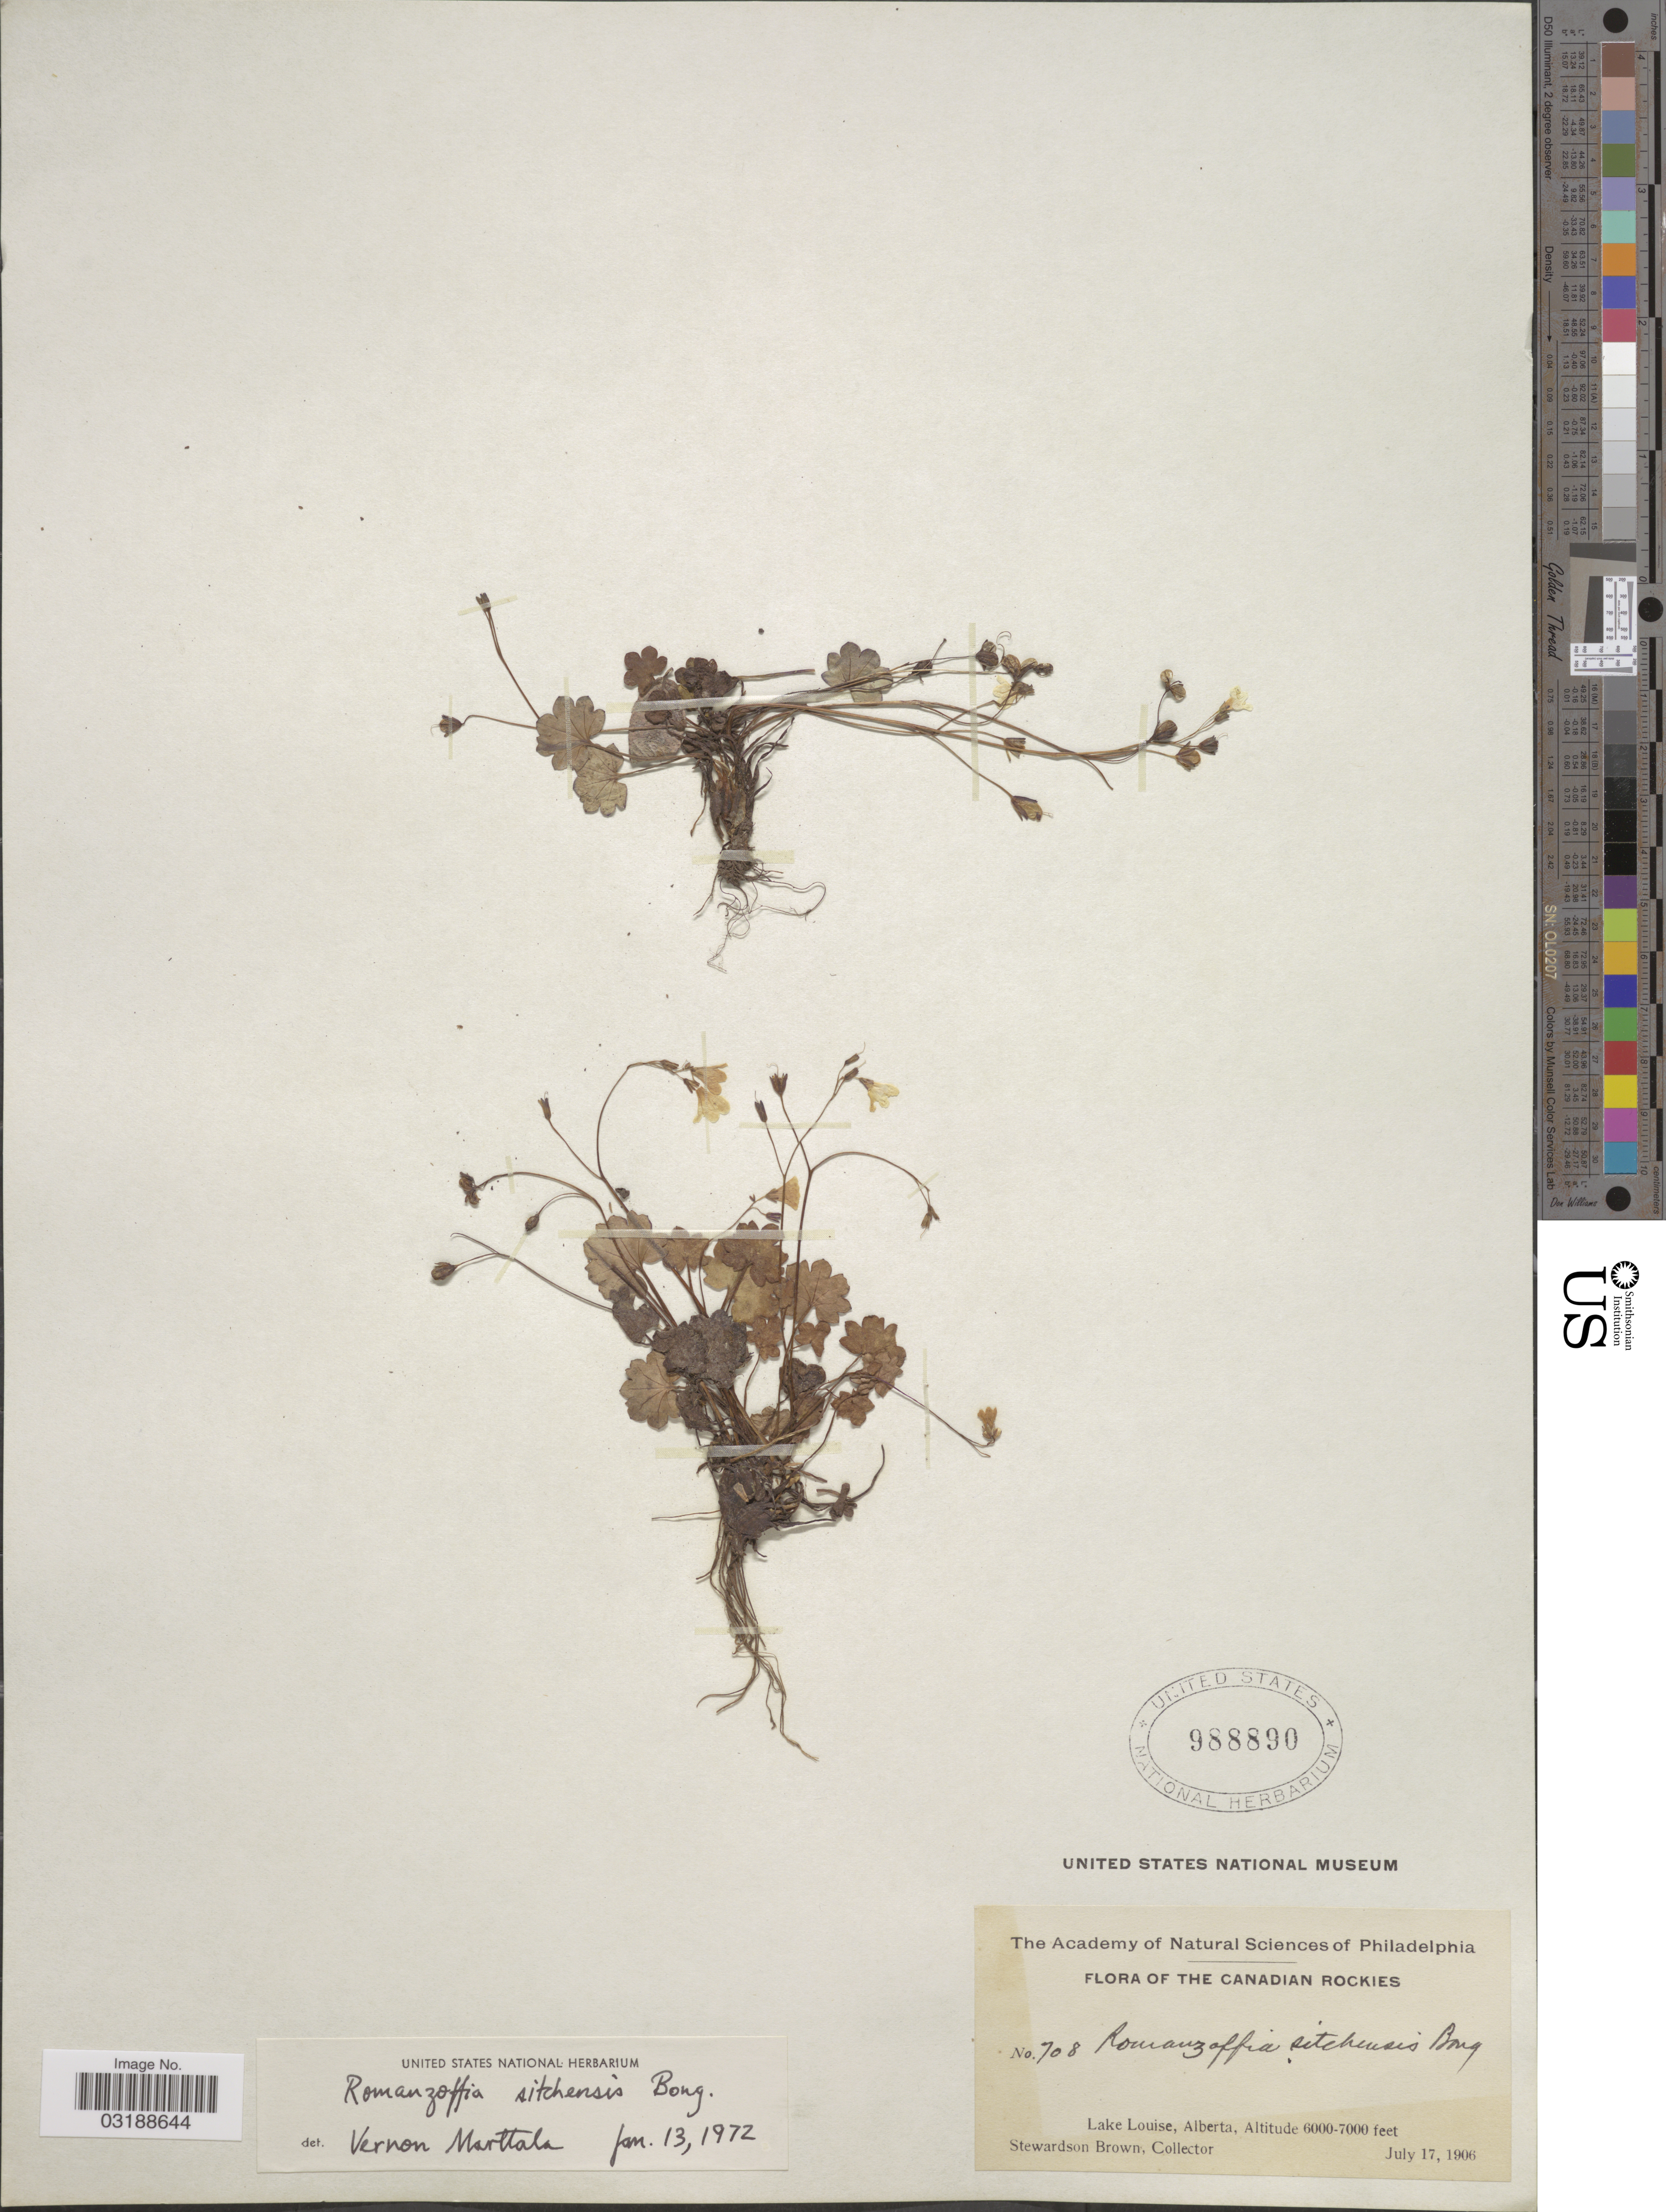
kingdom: Plantae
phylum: Tracheophyta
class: Magnoliopsida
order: Boraginales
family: Hydrophyllaceae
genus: Romanzoffia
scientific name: Romanzoffia sitchensis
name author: Bong.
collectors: S. Brown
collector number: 708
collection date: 1906-07-17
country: Canada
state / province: Alberta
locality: The Canadian Rockies, Lake Louise, Alberta.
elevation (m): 1829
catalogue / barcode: US 988890